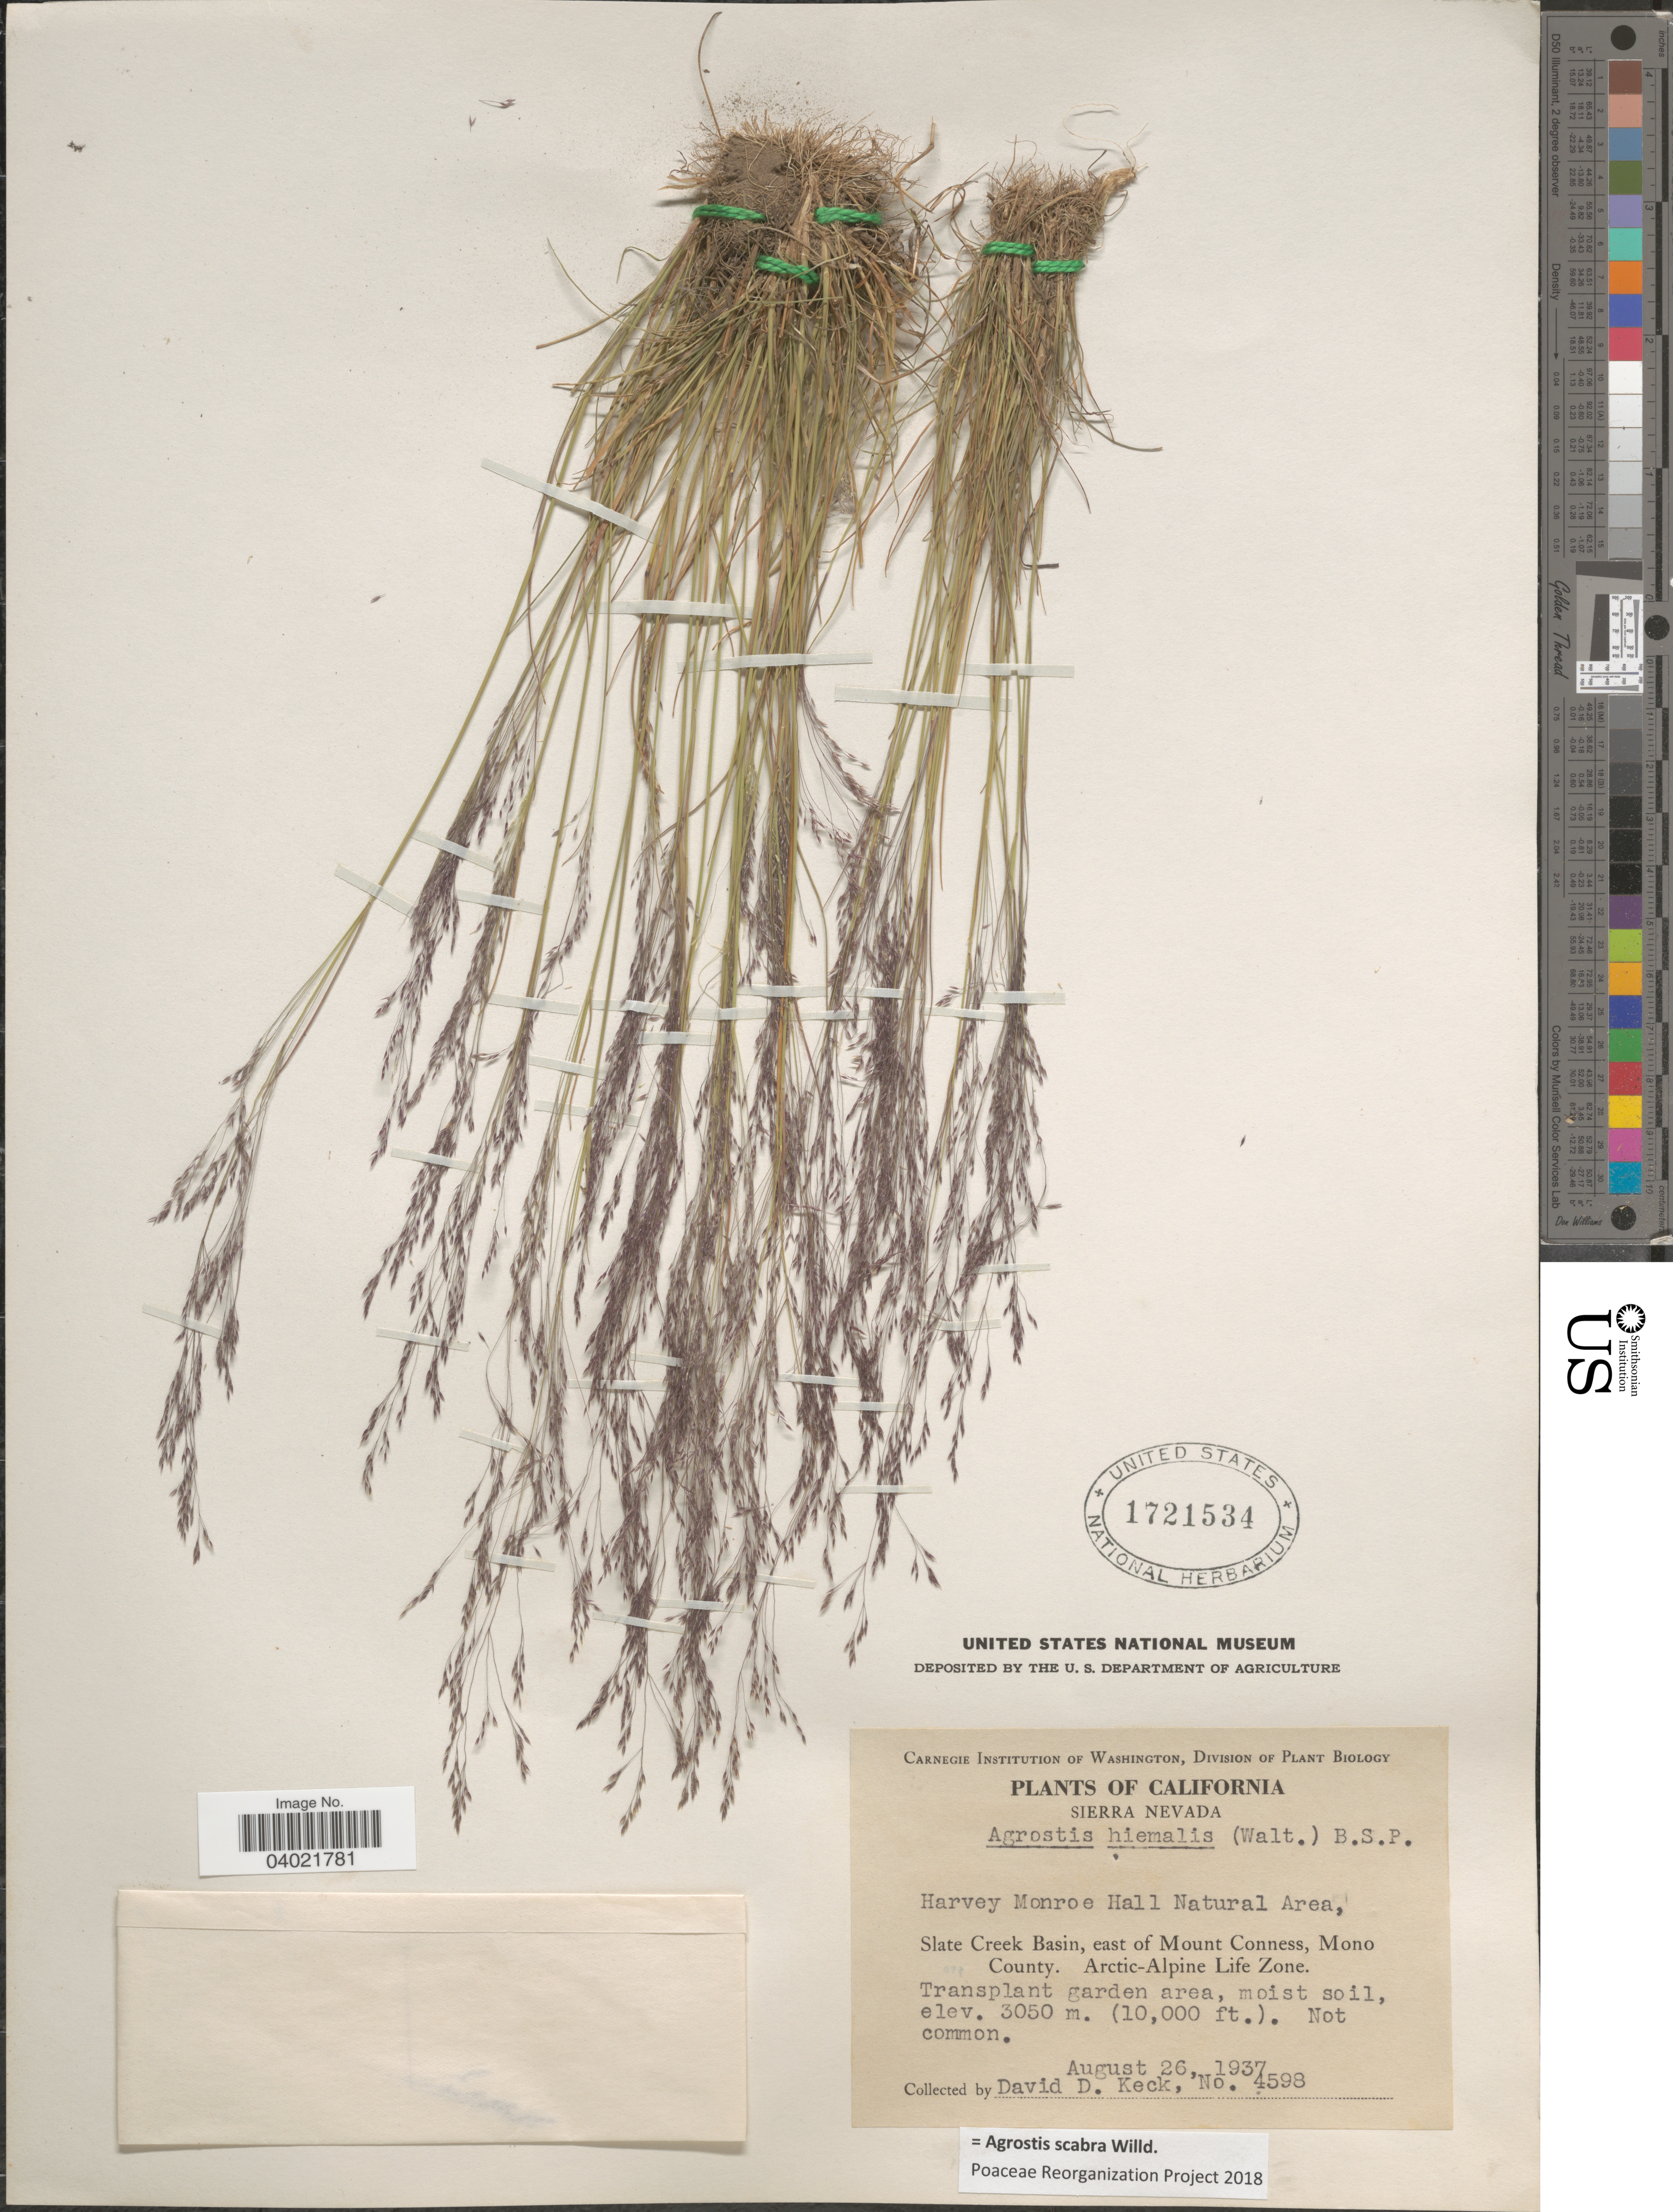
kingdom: Plantae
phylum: Tracheophyta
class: Liliopsida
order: Poales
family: Poaceae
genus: Agrostis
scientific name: Agrostis scabra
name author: Willd.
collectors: D. D. Keck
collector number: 4598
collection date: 1937-08-26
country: United States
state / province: California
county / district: Mono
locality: Sierra Nevada. Harvey Monroe Hall Natural Area, Slate Creek Basin, east of Mount Conness, Mono County. Arctic-Alpine Life Zone. Transplant garden area.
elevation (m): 3050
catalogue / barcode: US 1721534